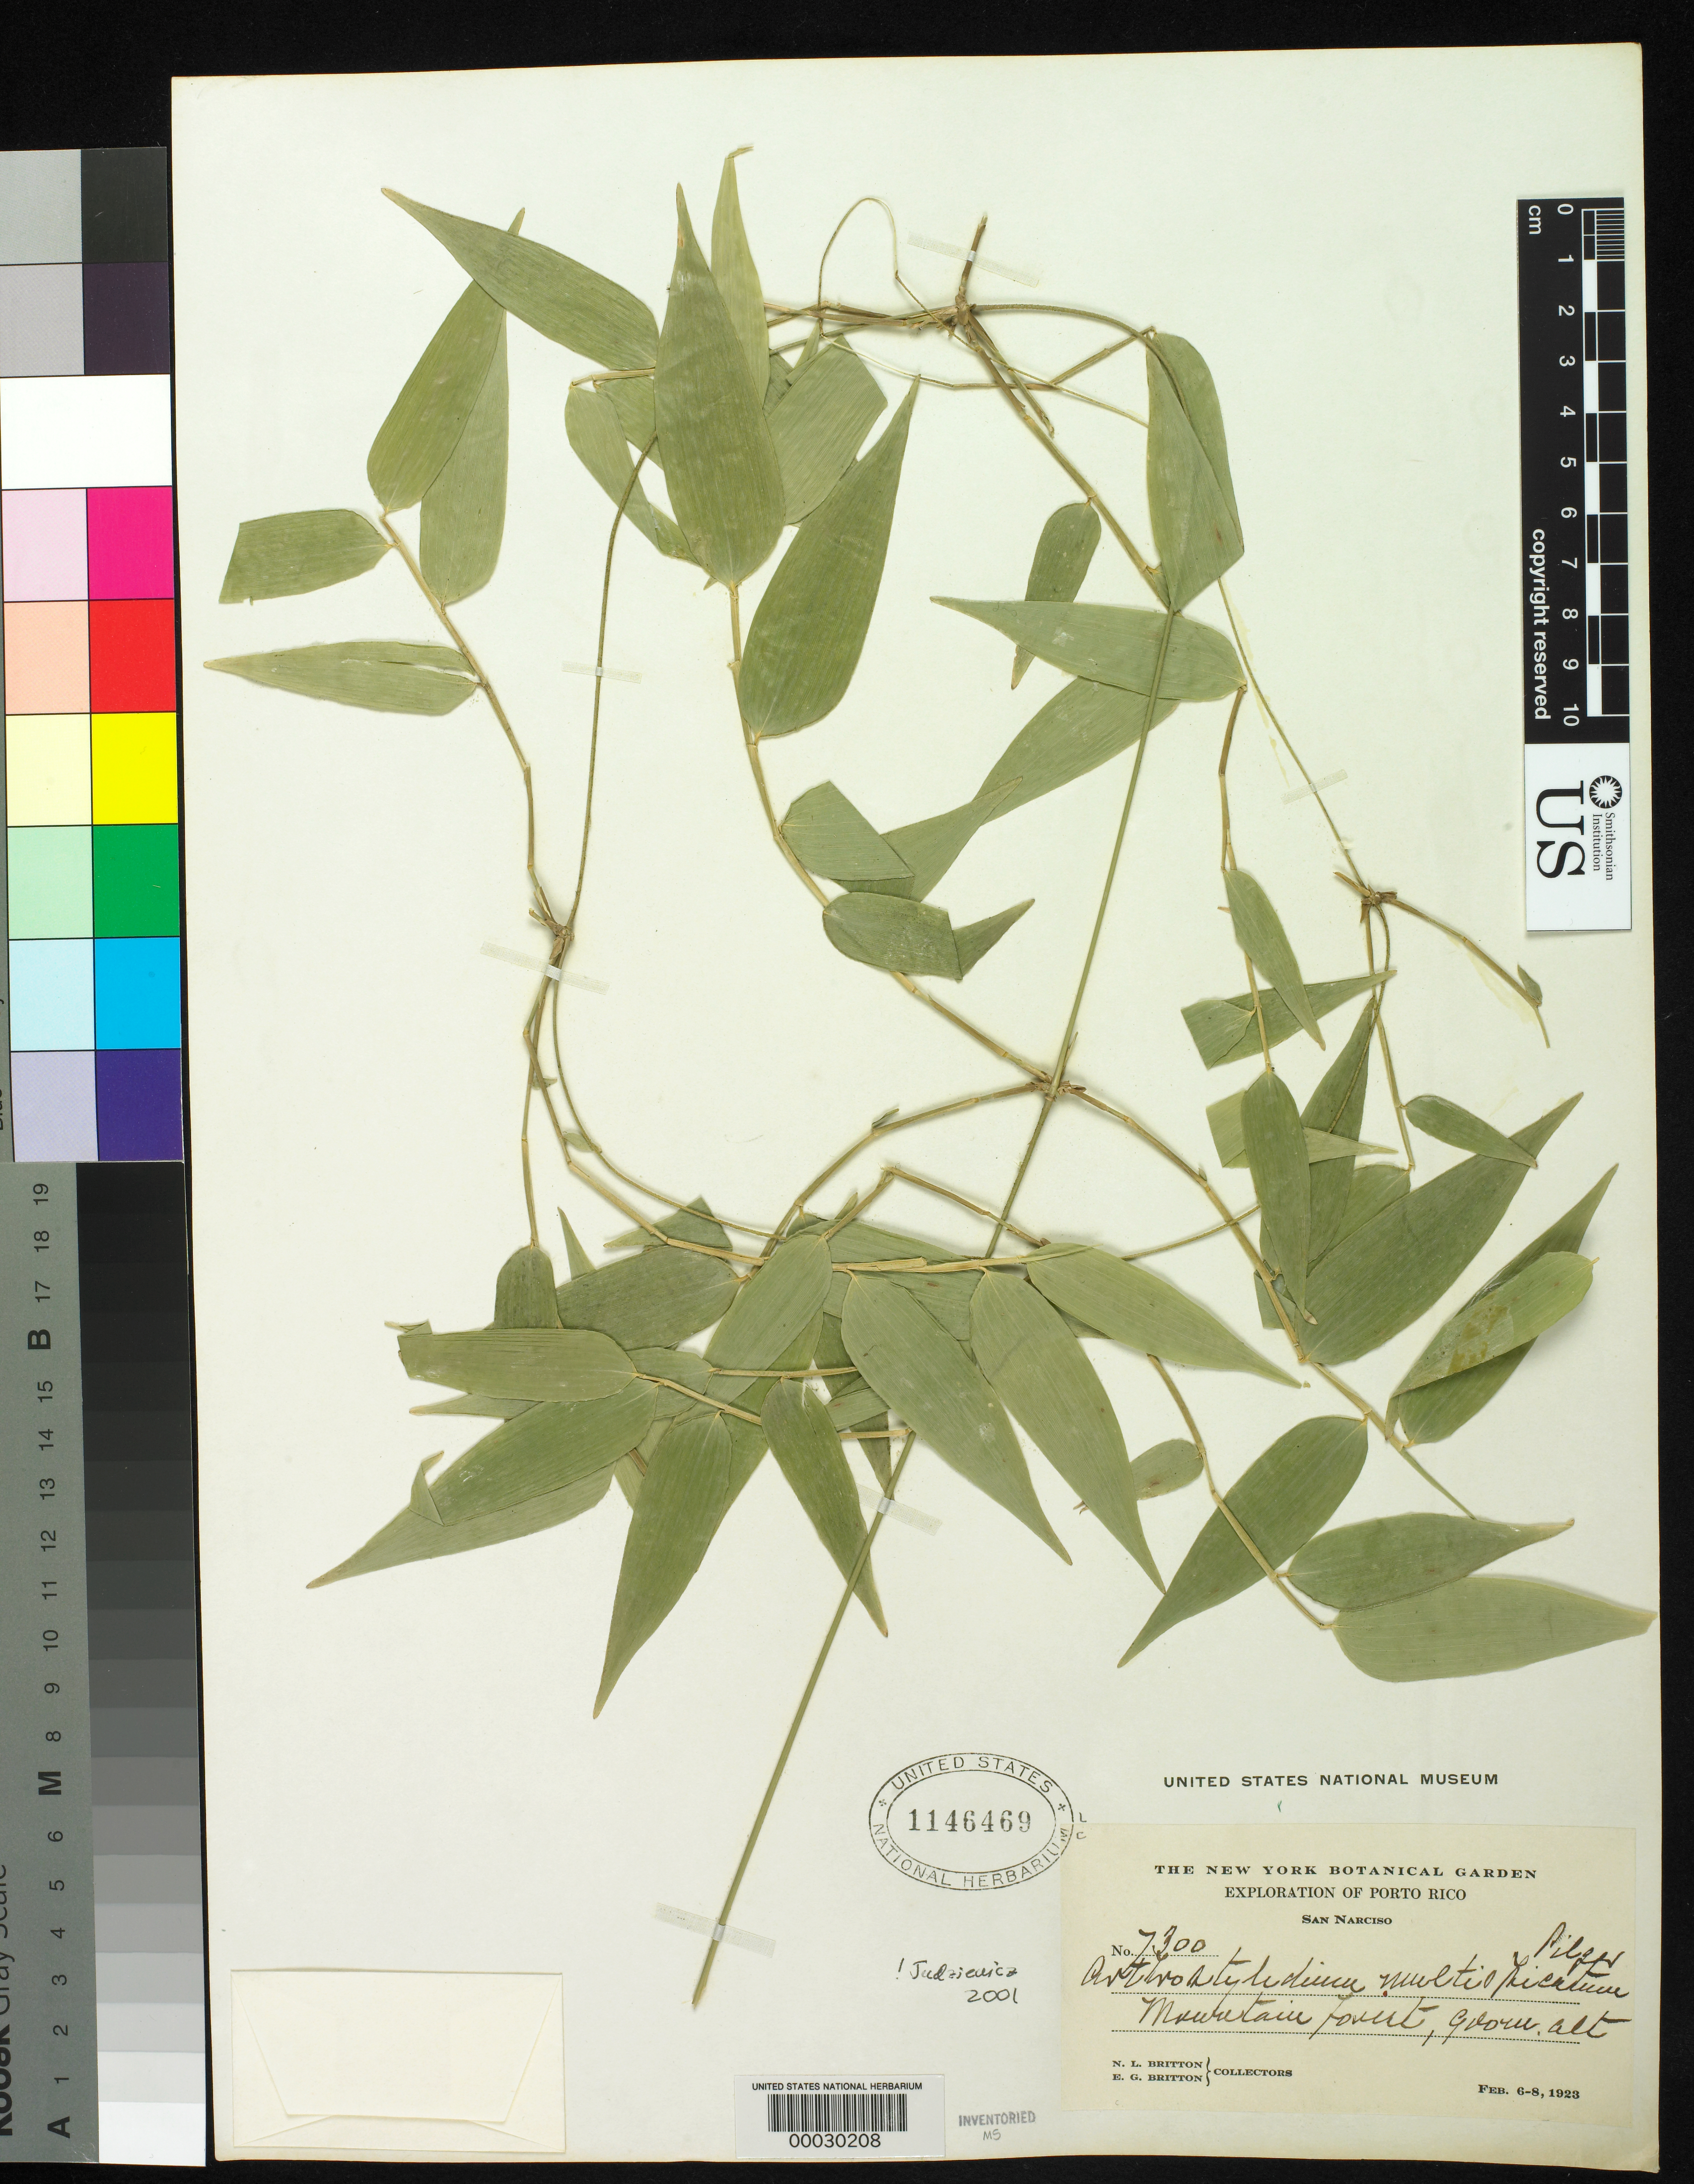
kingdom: Plantae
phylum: Tracheophyta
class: Liliopsida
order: Poales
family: Poaceae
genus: Arthrostylidium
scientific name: Arthrostylidium multispicatum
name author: Pilg. in Urb.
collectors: N. Britton & E. G. Britton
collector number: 7300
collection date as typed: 06 Feb 1923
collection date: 1923-02-06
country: Puerto Rico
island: Greater Antilles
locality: San narciso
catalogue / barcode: US 1146469